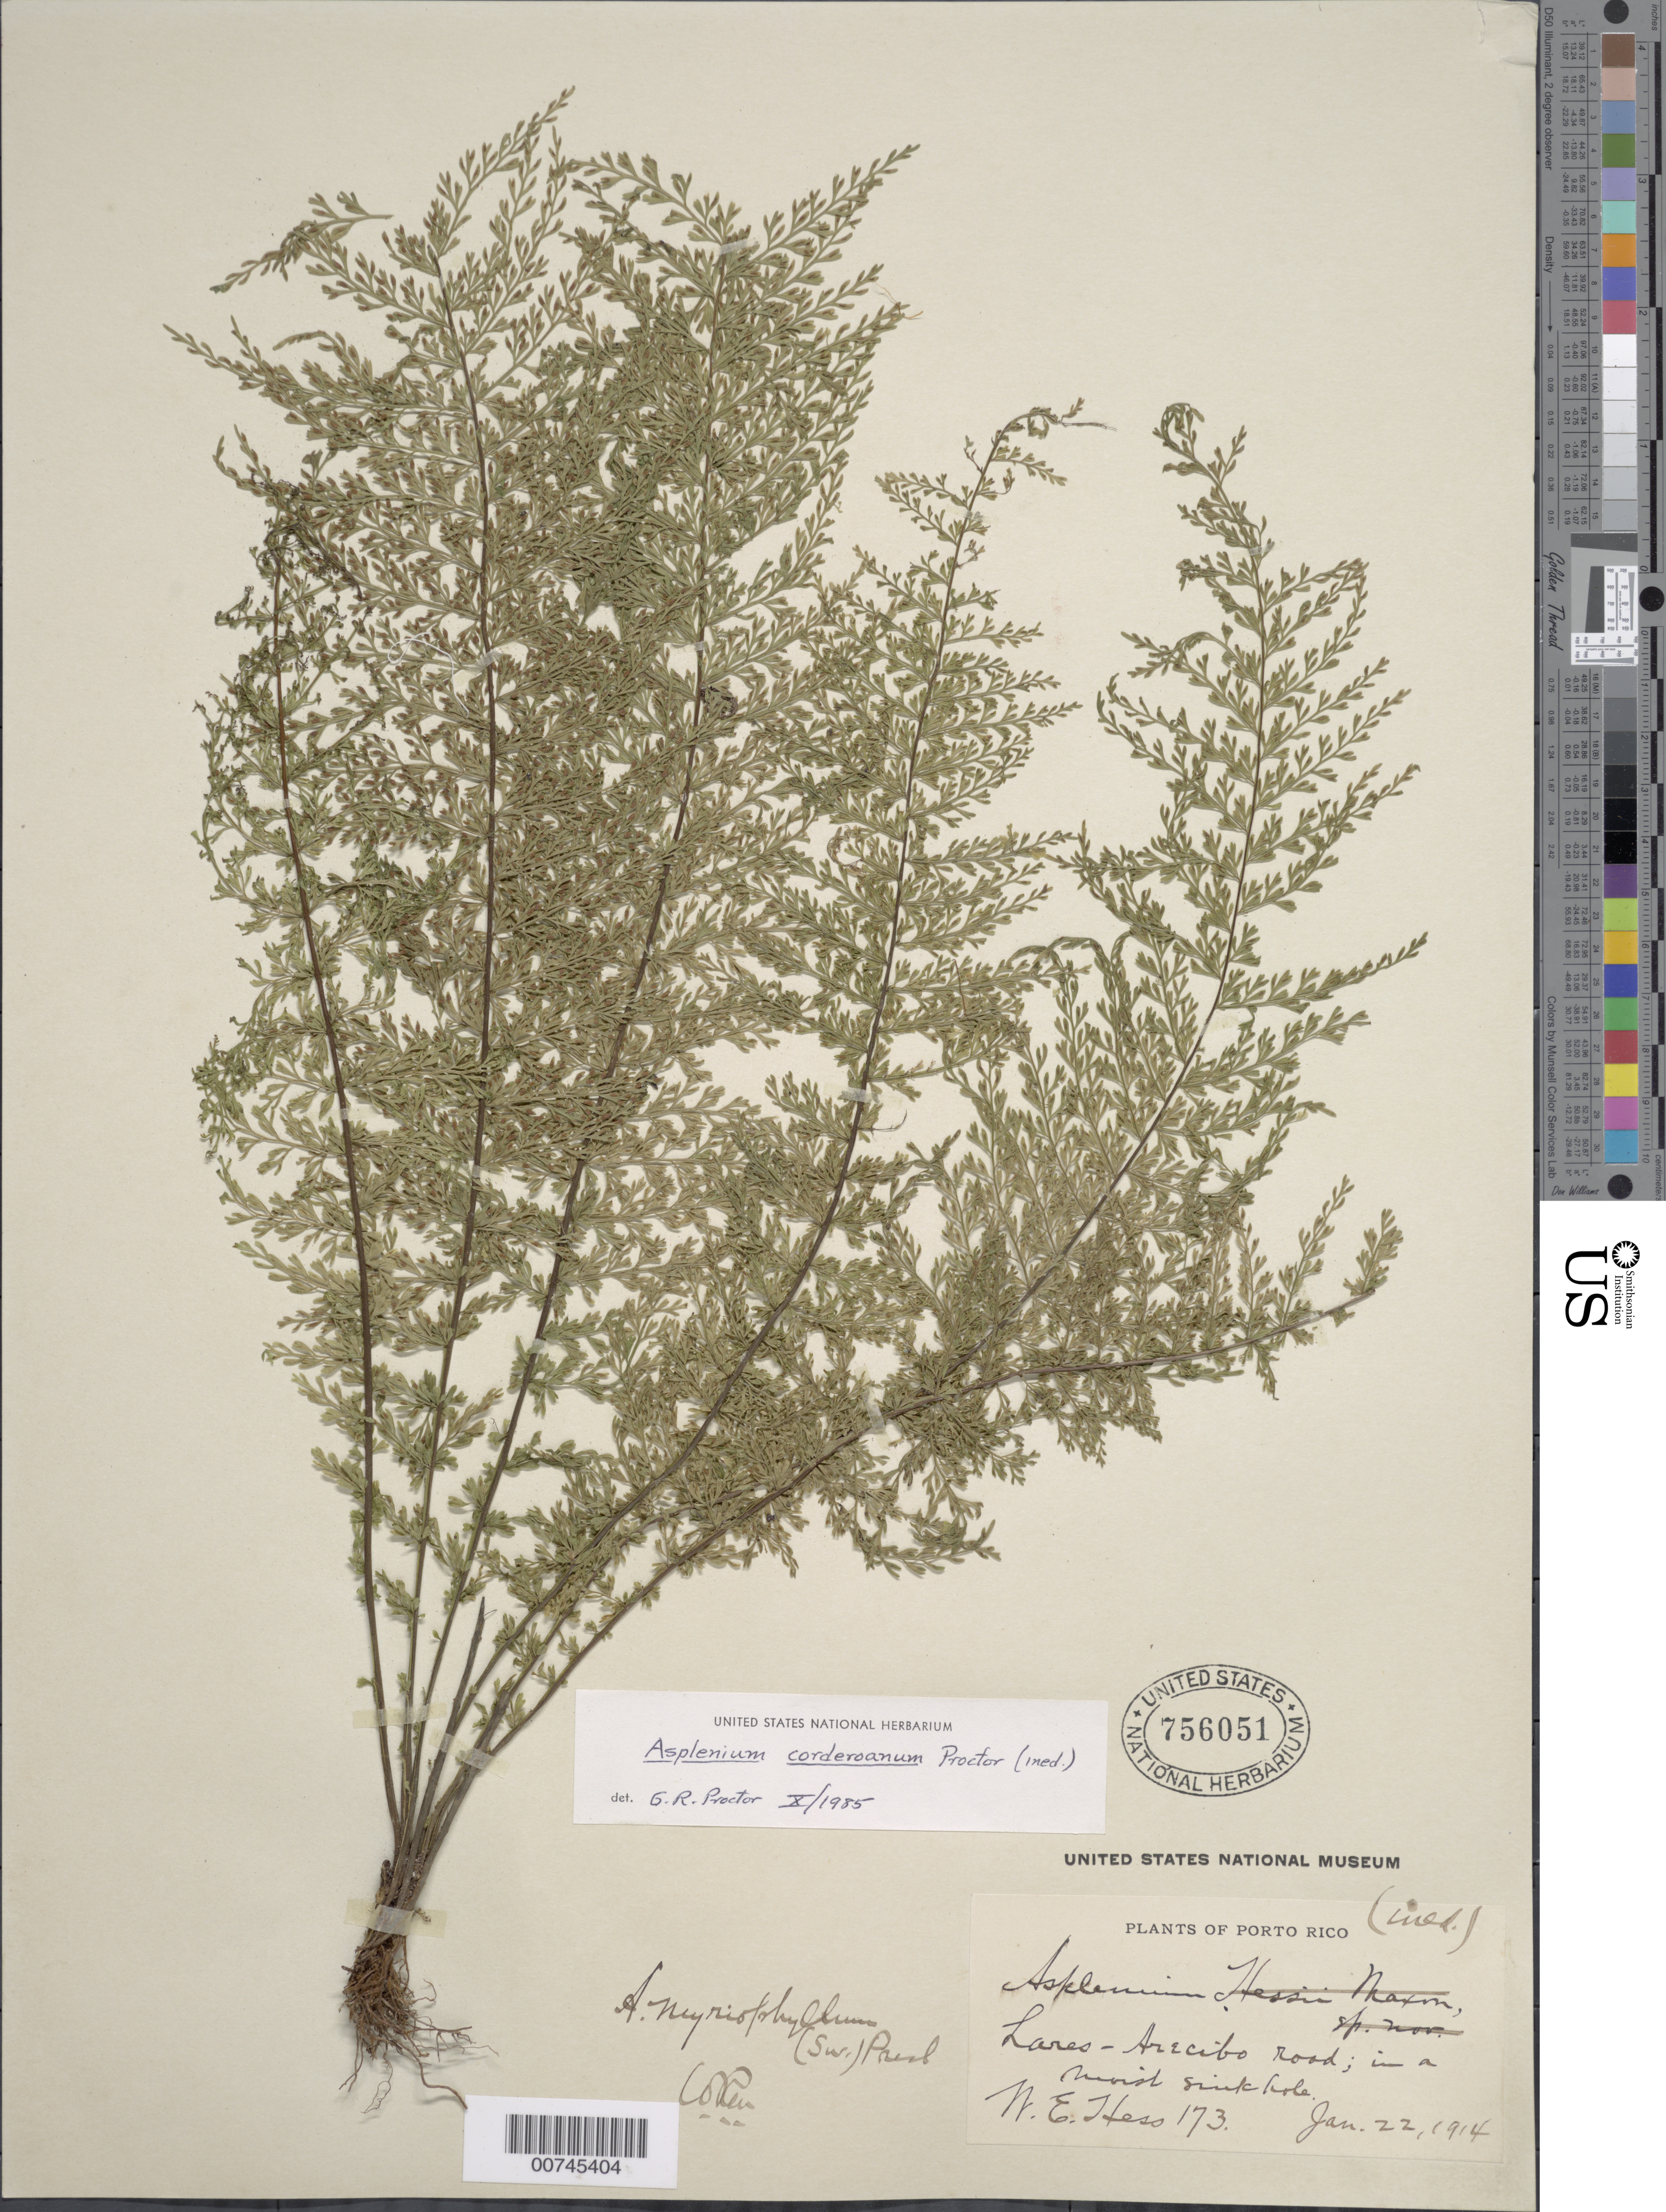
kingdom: Plantae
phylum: Tracheophyta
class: Polypodiopsida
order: Polypodiales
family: Aspleniaceae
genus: Asplenium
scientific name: Asplenium corderoanum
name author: Proctor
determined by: Proctor, G. R.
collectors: W. Hess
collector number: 173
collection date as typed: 22 Jan 1914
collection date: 1914-01-22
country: Puerto Rico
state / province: Arecibo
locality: Lares, Arecibo road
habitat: In a moist sinkhole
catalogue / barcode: US 756051